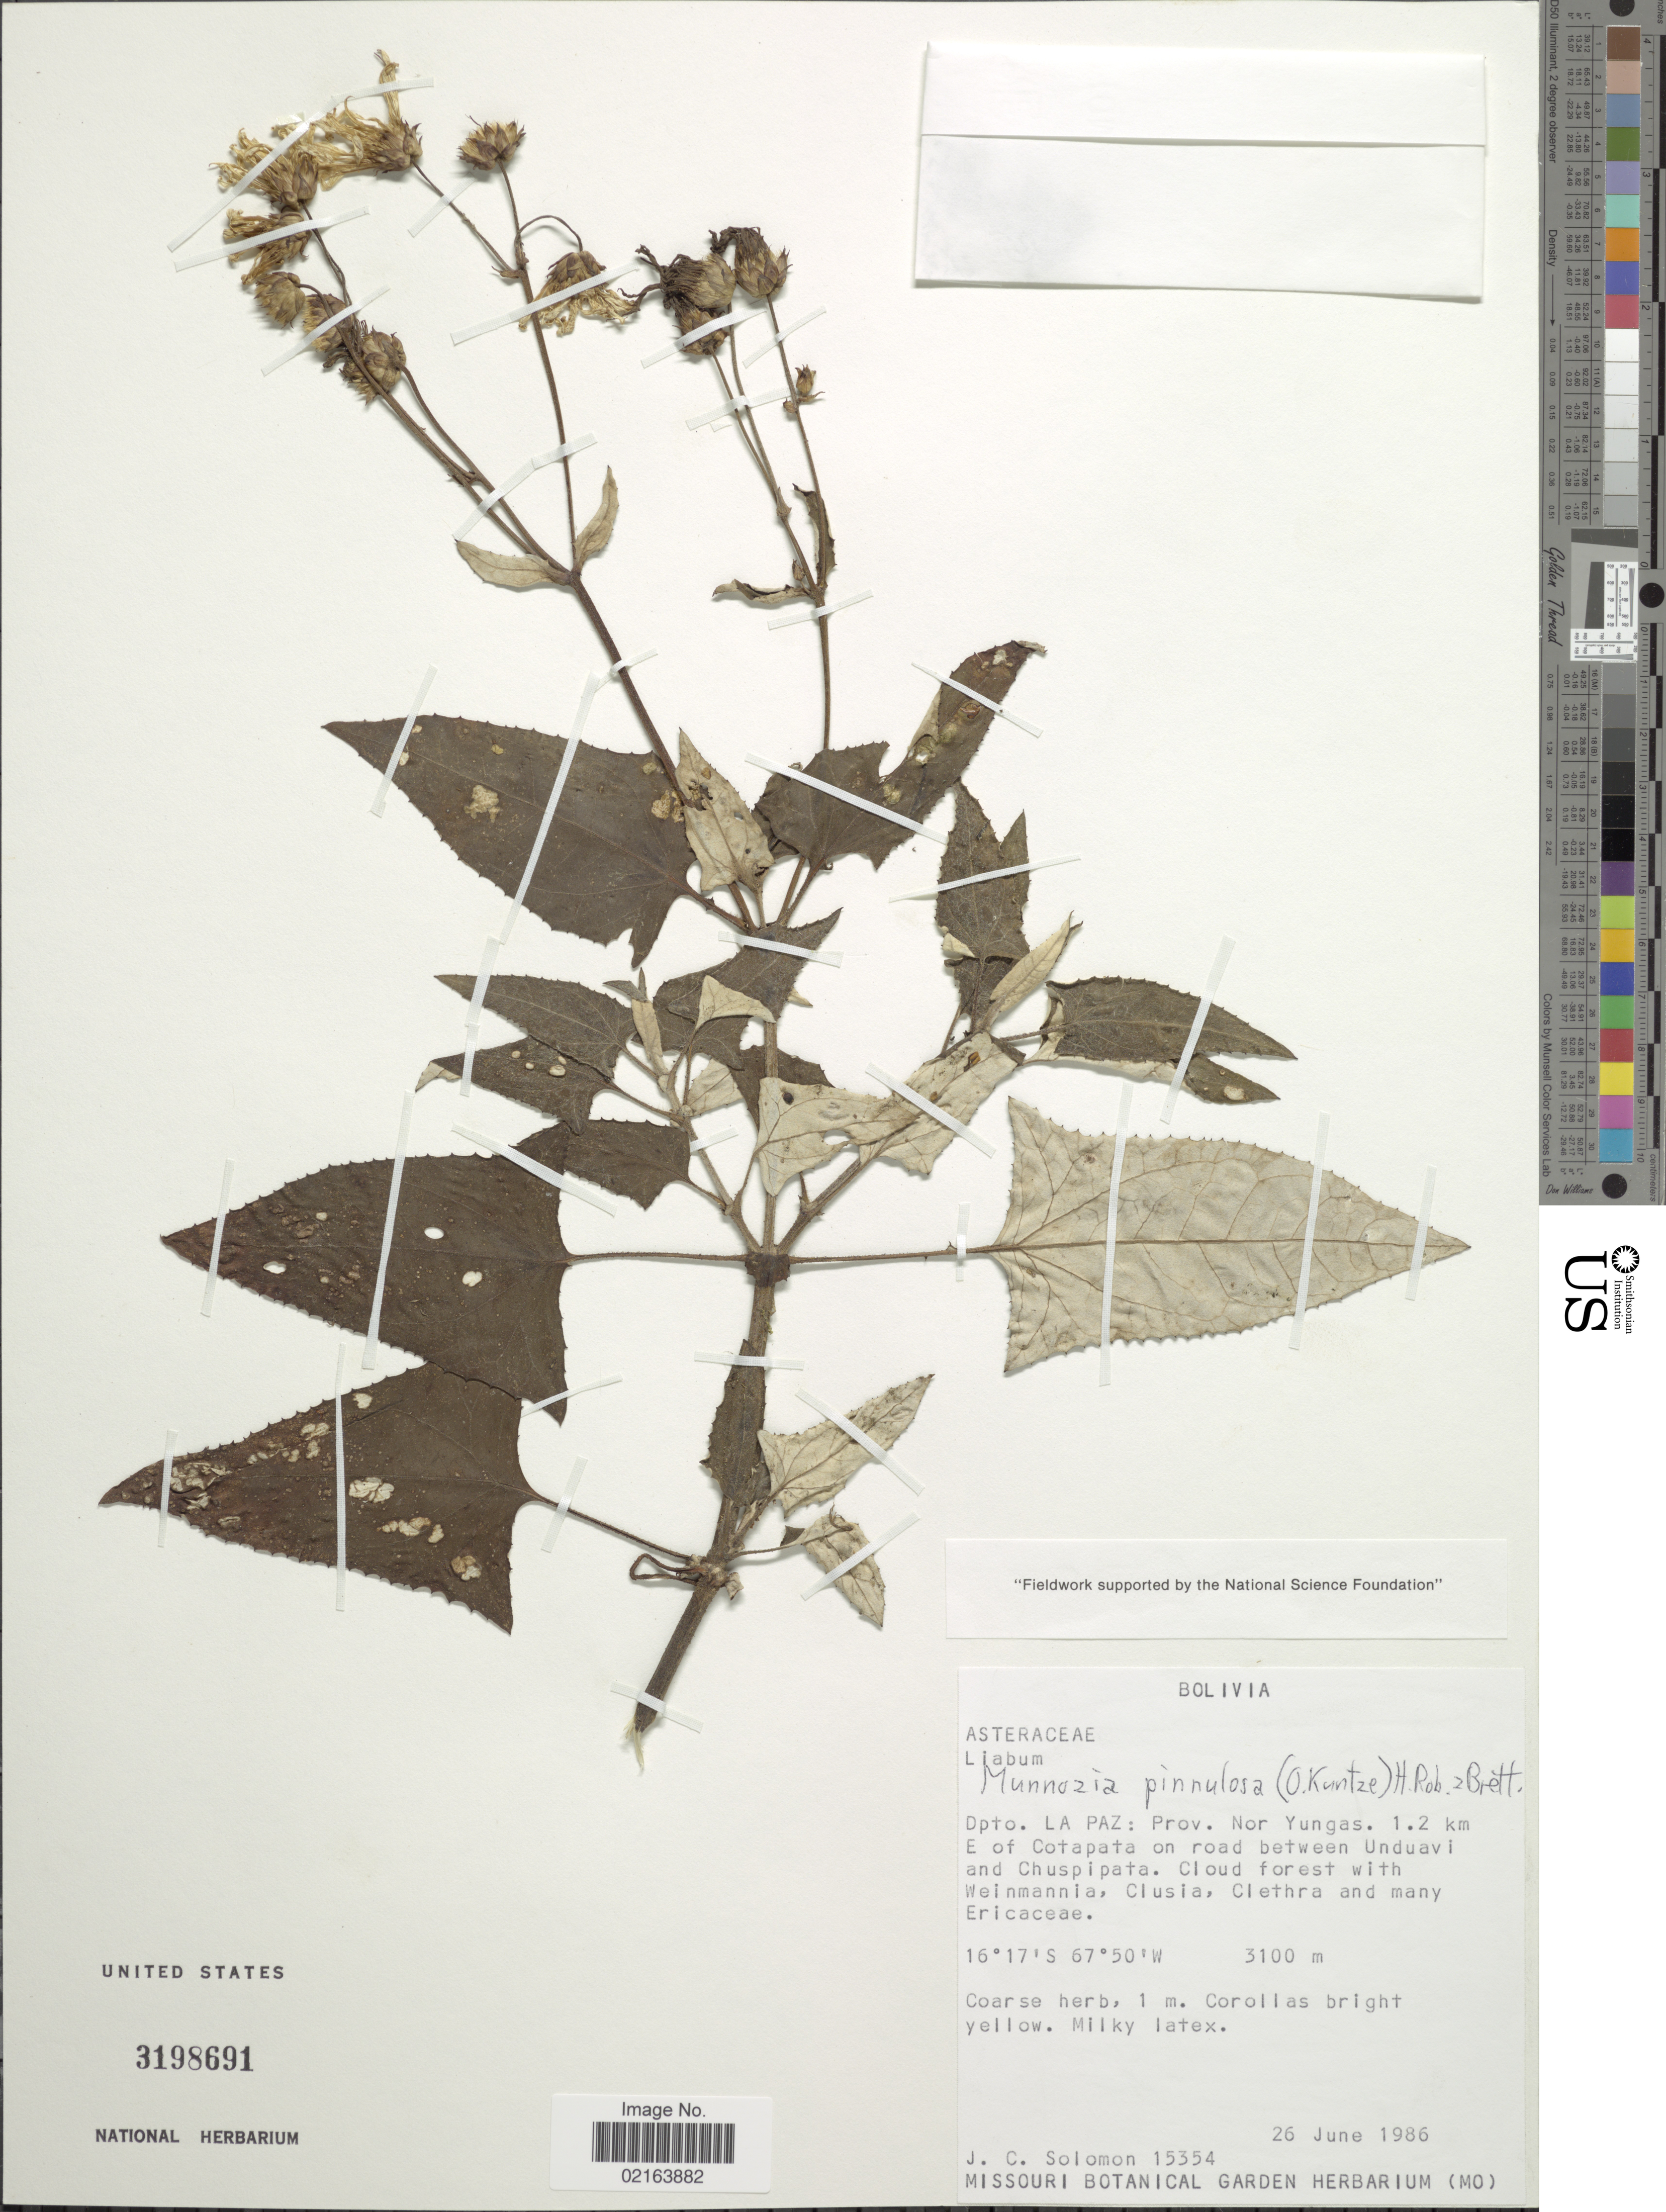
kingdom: Plantae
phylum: Tracheophyta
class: Magnoliopsida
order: Asterales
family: Asteraceae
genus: Munnozia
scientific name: Munnozia pinnulosa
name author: (Kuntze) H. Rob. & Brettell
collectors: J. C. Solomon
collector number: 15354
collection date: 1986-06-26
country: Bolivia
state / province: La Paz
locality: Dpto. La Paz: Prov. Nor Yungas, 1.2 km E of Cotapata on road between Unduavi and Chusipata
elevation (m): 3100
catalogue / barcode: US 3198691